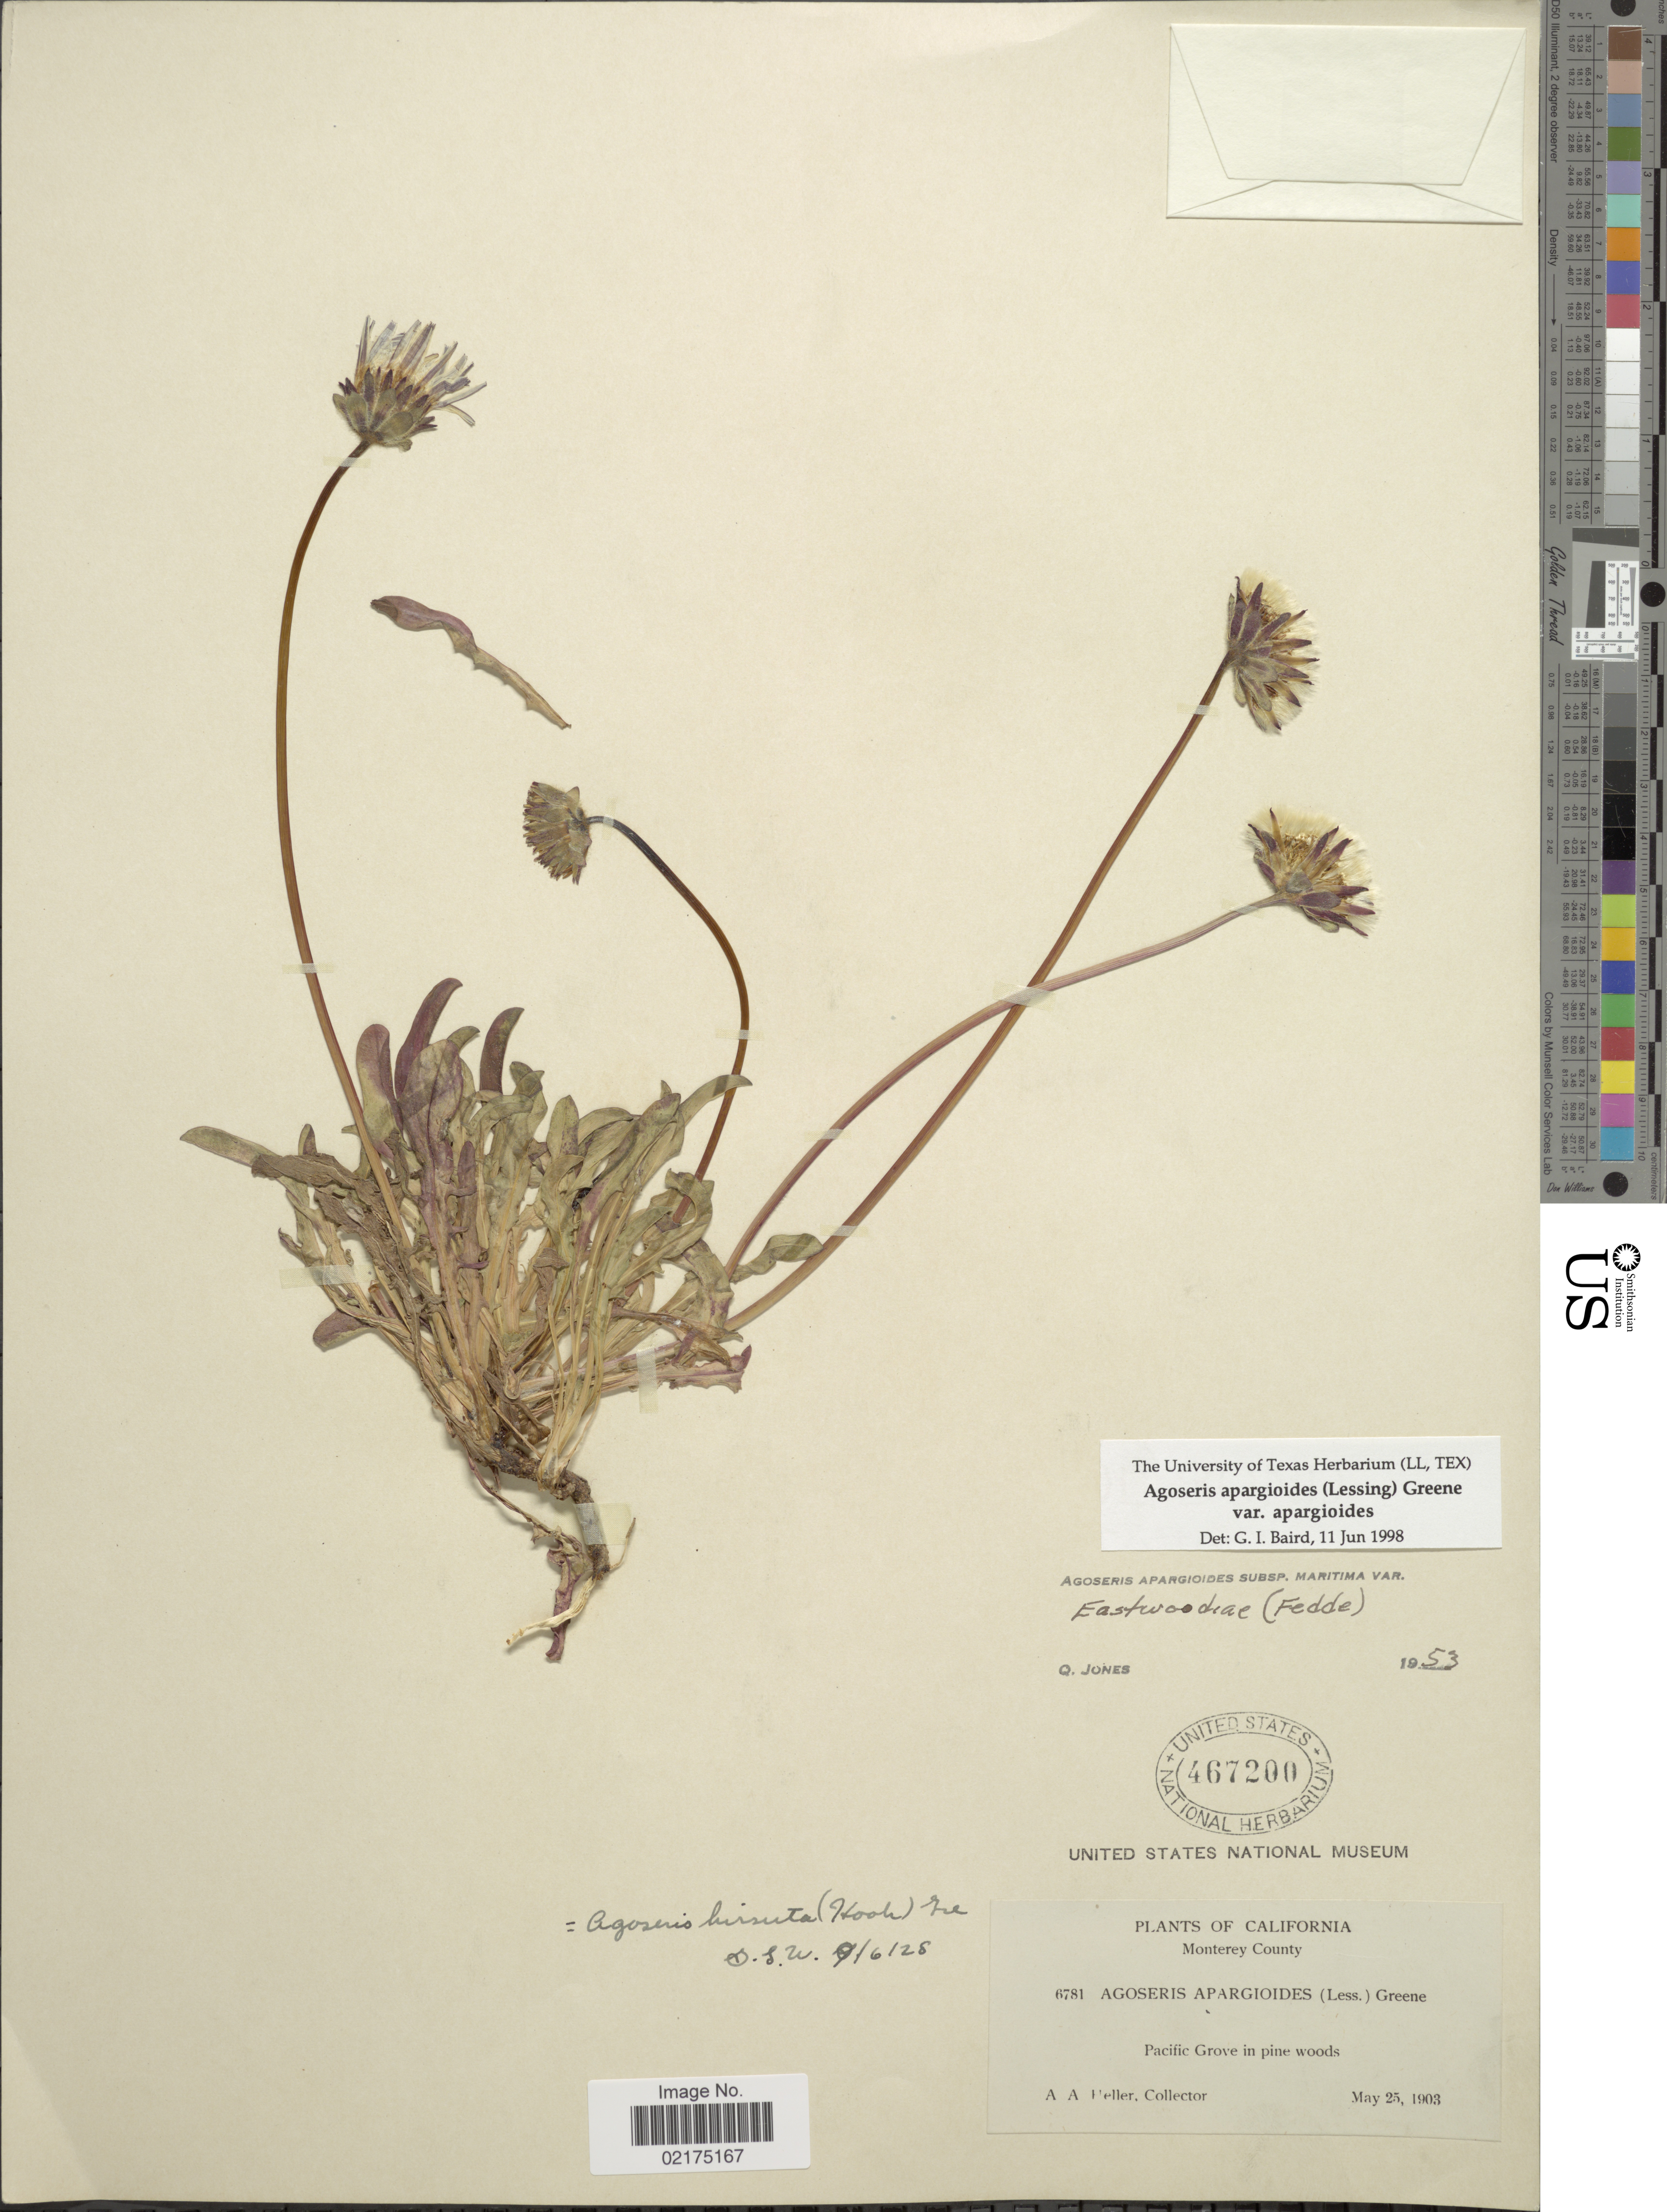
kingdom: Plantae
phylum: Tracheophyta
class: Magnoliopsida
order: Asterales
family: Asteraceae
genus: Agoseris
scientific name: Agoseris apargioides subsp. apargioides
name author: (Less.) Greene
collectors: A. A. Heller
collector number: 6781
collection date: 1903-05-25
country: United States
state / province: California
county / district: Monterey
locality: Monterey County, Pacific Grove in pine woods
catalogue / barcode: US 467200